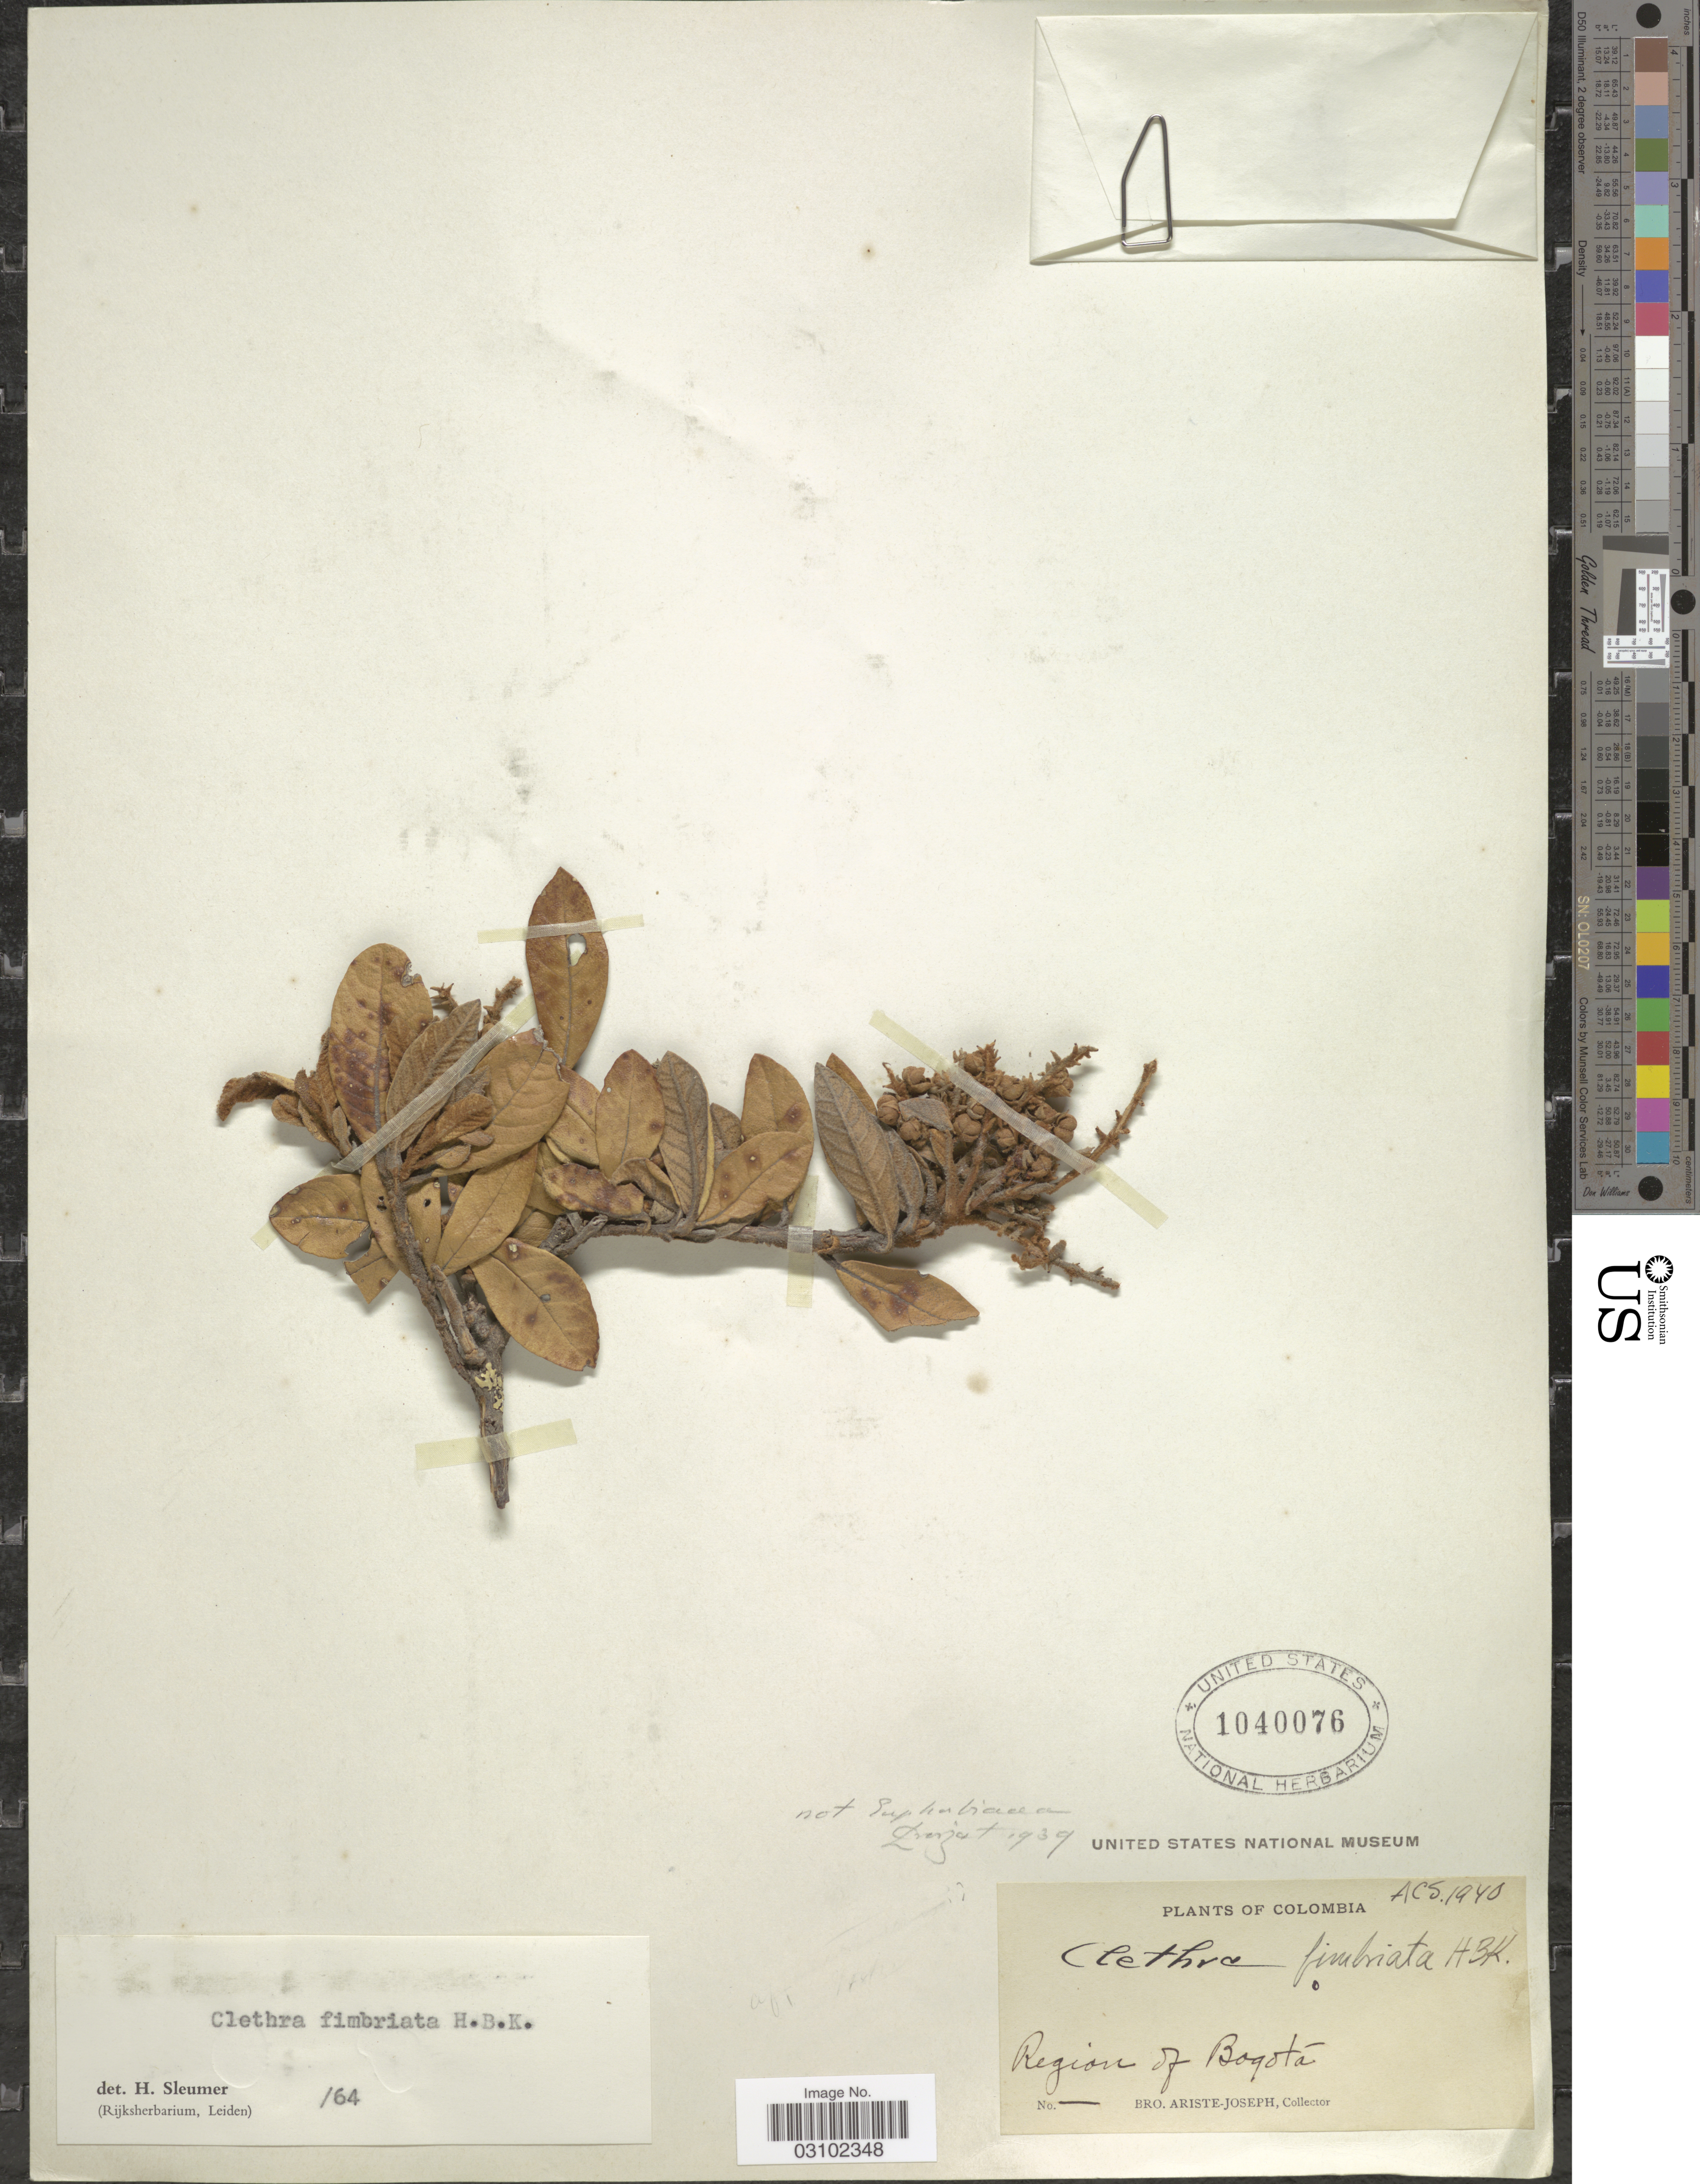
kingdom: Plantae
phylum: Tracheophyta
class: Magnoliopsida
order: Ericales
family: Clethraceae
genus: Clethra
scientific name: Clethra fimbriata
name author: Kunth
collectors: Bro. Ariste-Joseph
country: Colombia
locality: Region of Bogotá.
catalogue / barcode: US 1040076